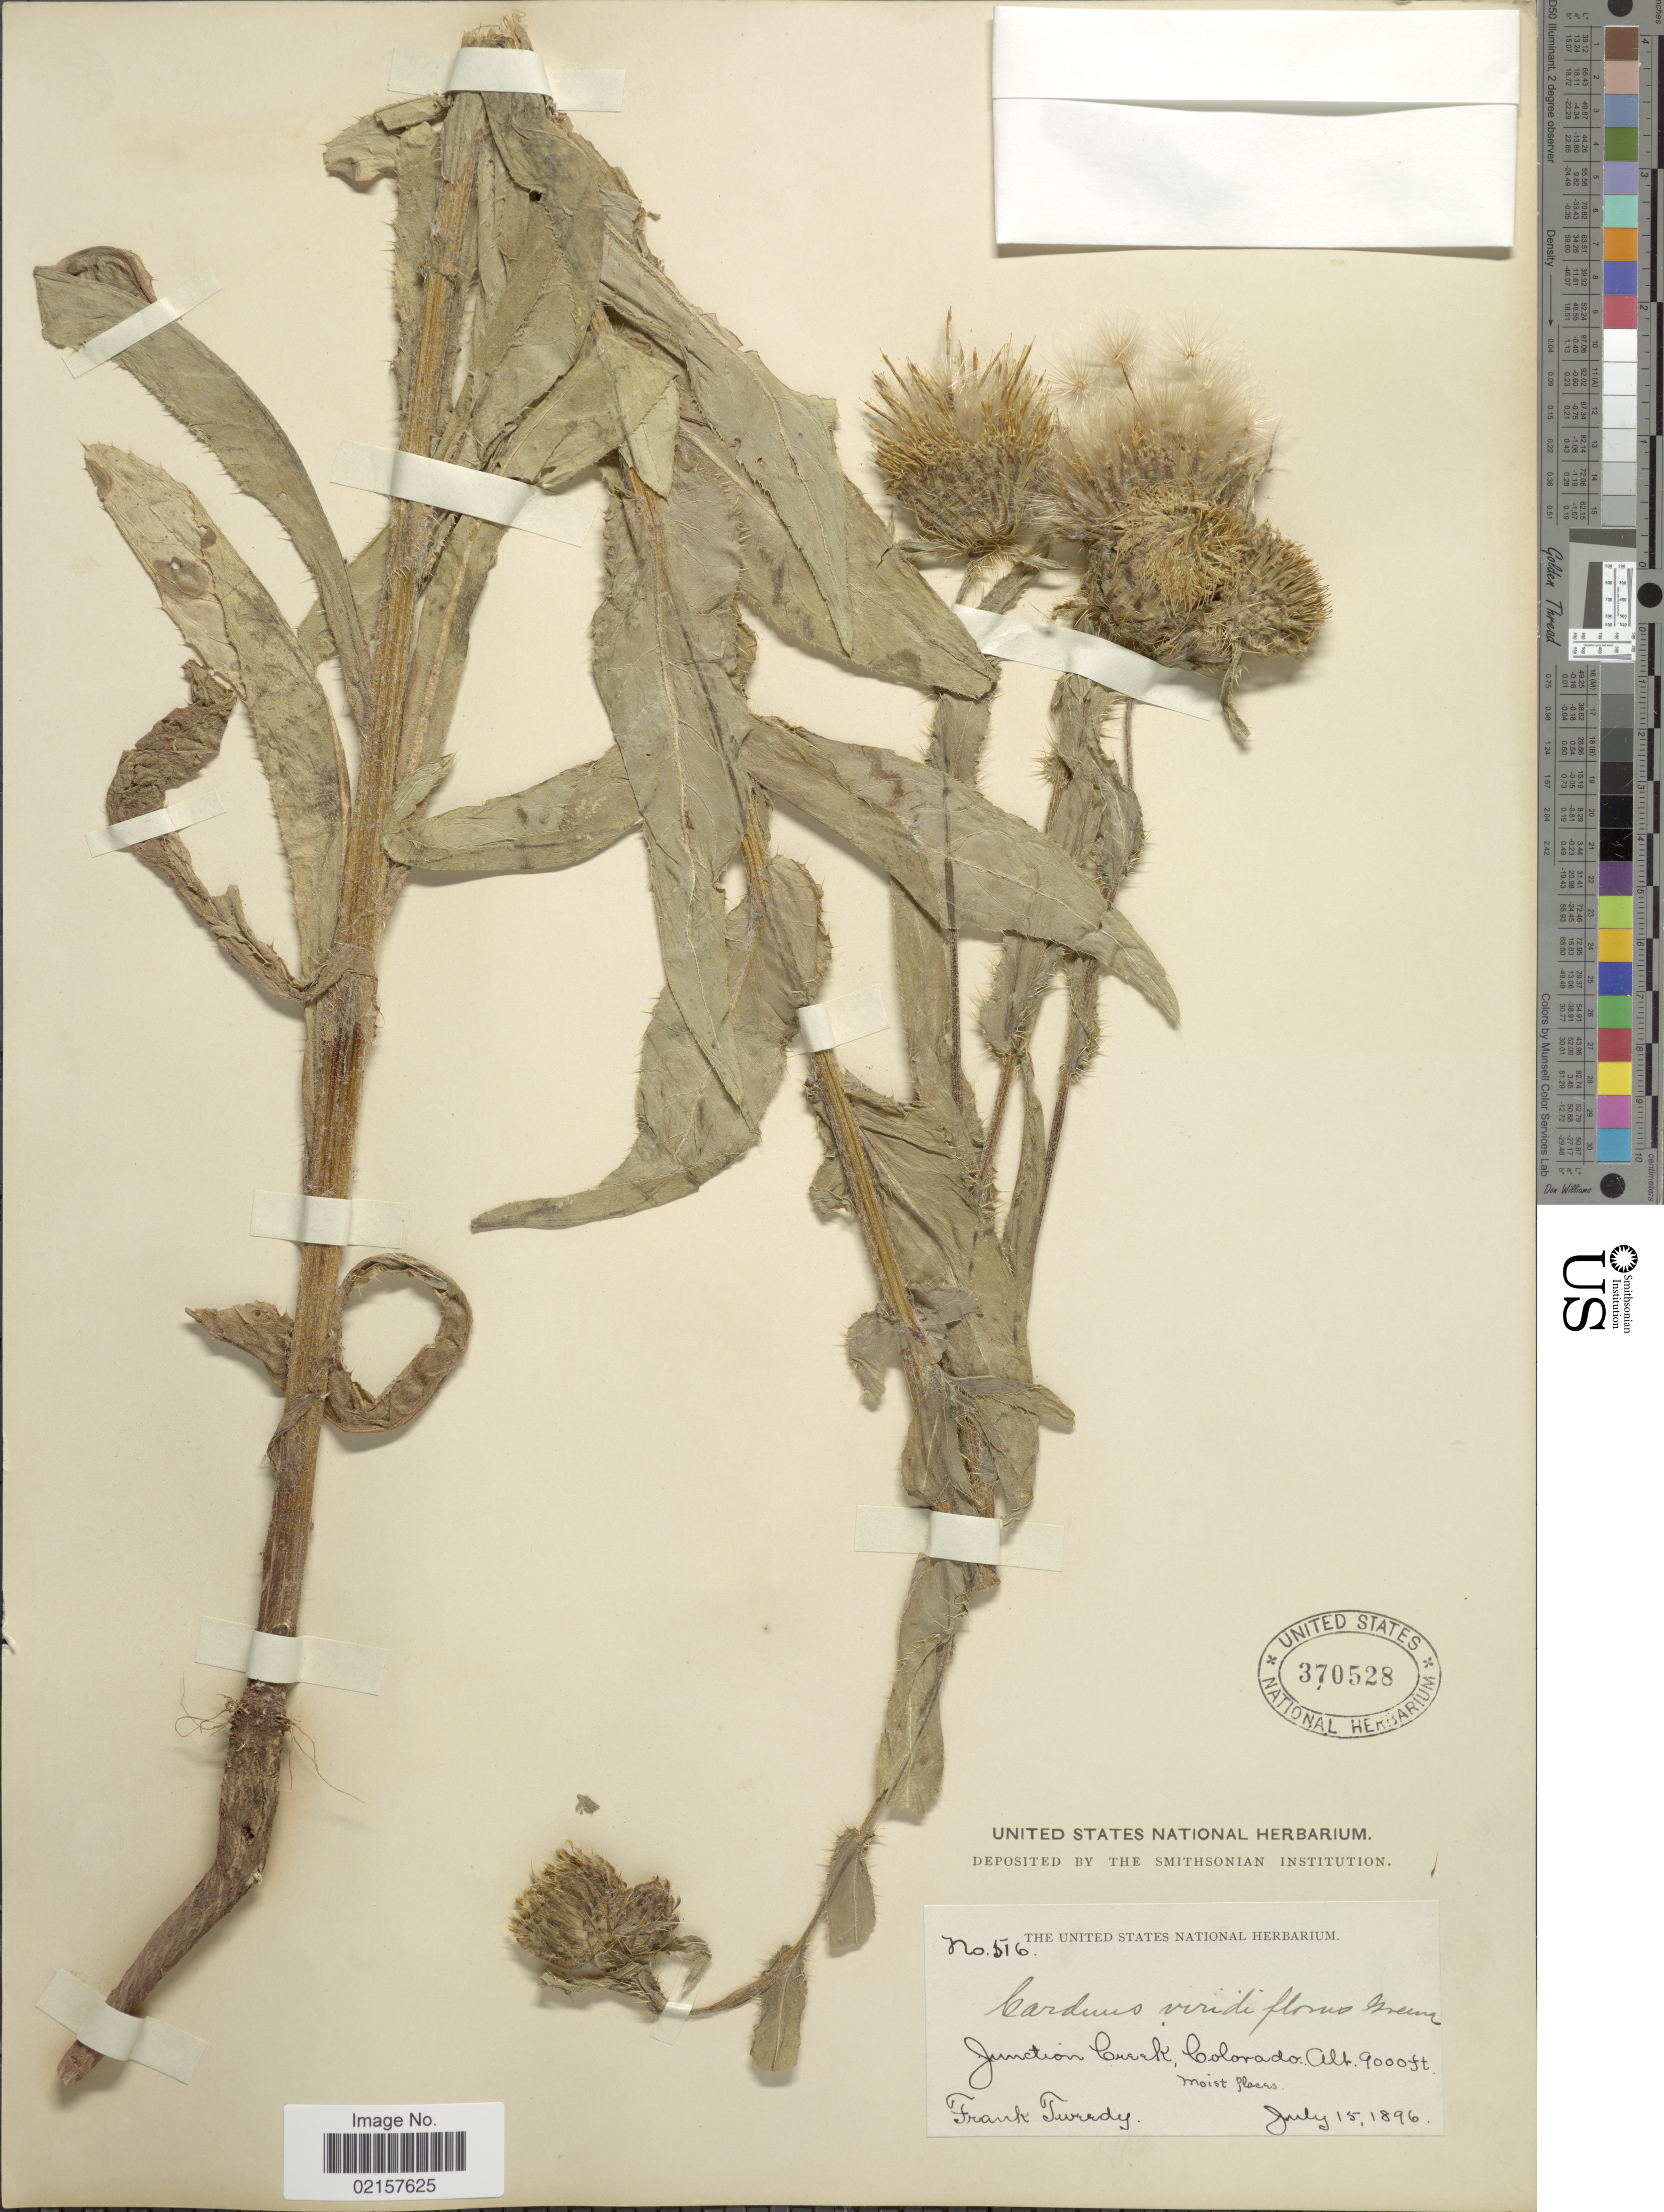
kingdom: Plantae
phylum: Tracheophyta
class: Magnoliopsida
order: Asterales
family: Asteraceae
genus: Cirsium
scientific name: Cirsium parryi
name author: (A. Gray) Petr.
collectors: F. Tweedy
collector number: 516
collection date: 1896-07-15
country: United States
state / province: Colorado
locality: Junction Creek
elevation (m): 2743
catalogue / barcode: US 370528